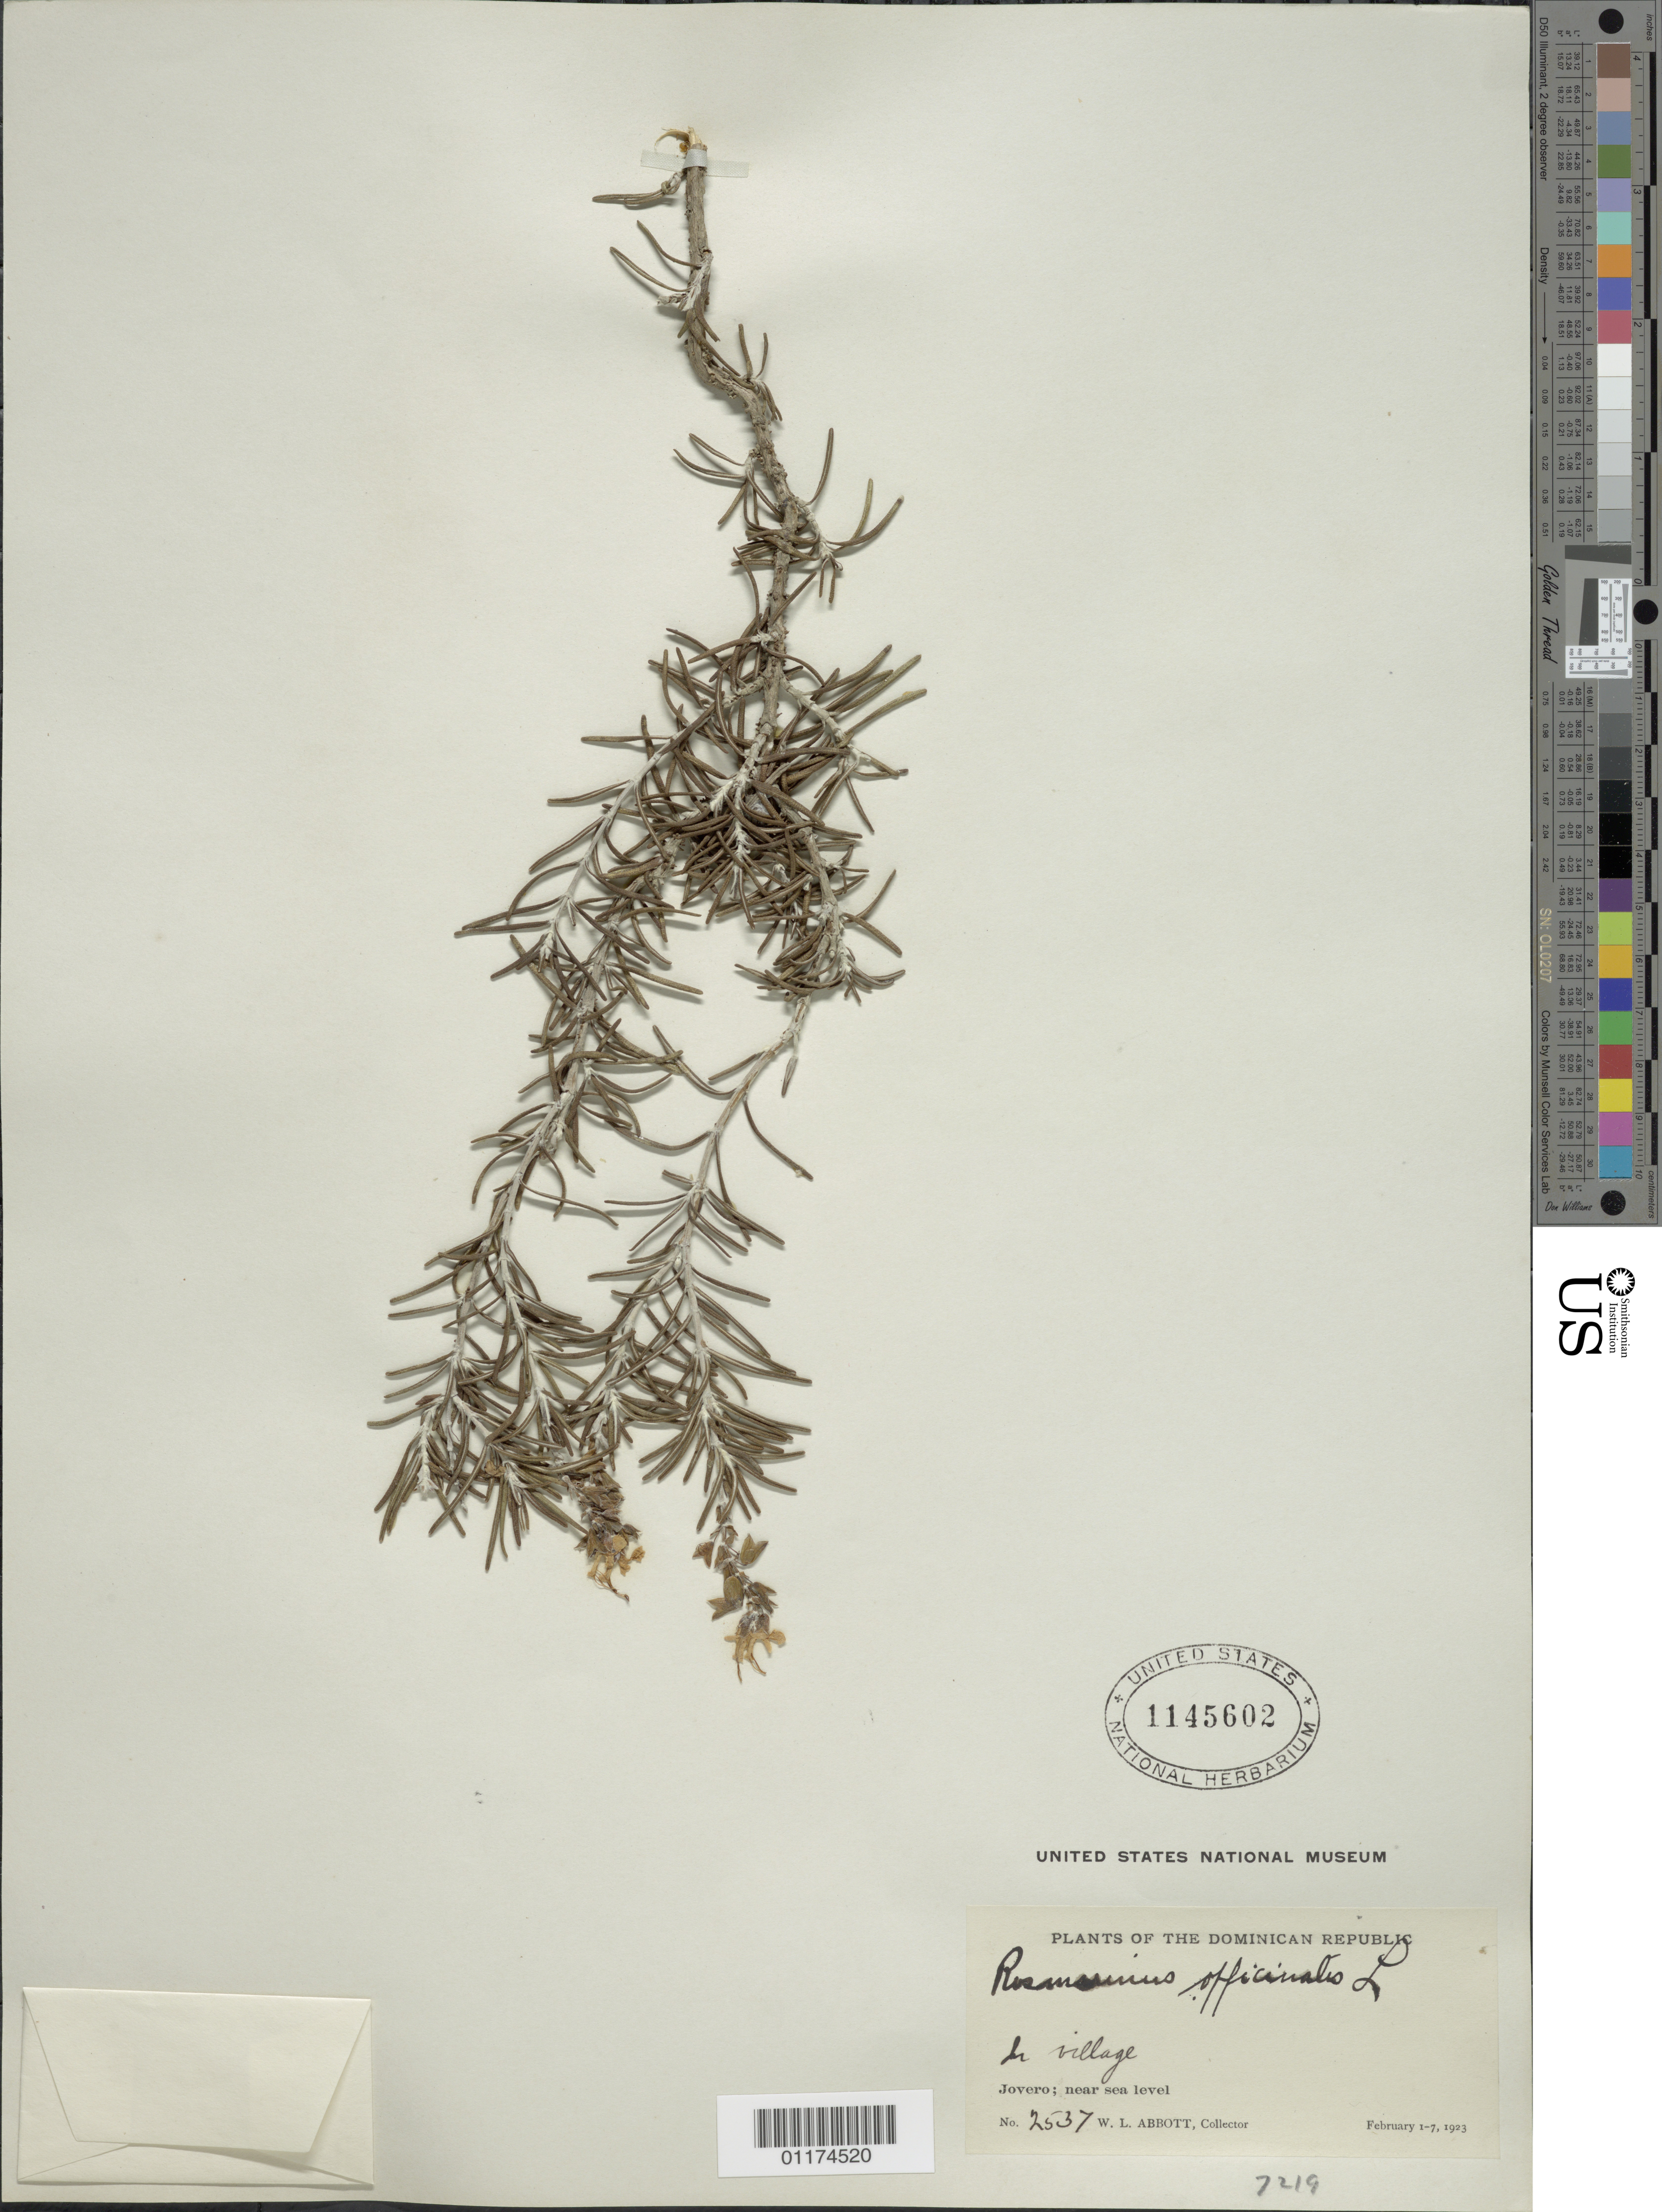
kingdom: Plantae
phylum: Tracheophyta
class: Magnoliopsida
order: Lamiales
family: Lamiaceae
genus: Rosmarinus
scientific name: Rosmarinus officinalis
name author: L.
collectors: W. L. Abbott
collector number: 2537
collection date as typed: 01 Feb 1923 to 07 Feb 1923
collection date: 1923-02-01/1923-02-07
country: Dominican Republic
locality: Jovero Village; near sea level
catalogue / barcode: US 1145602